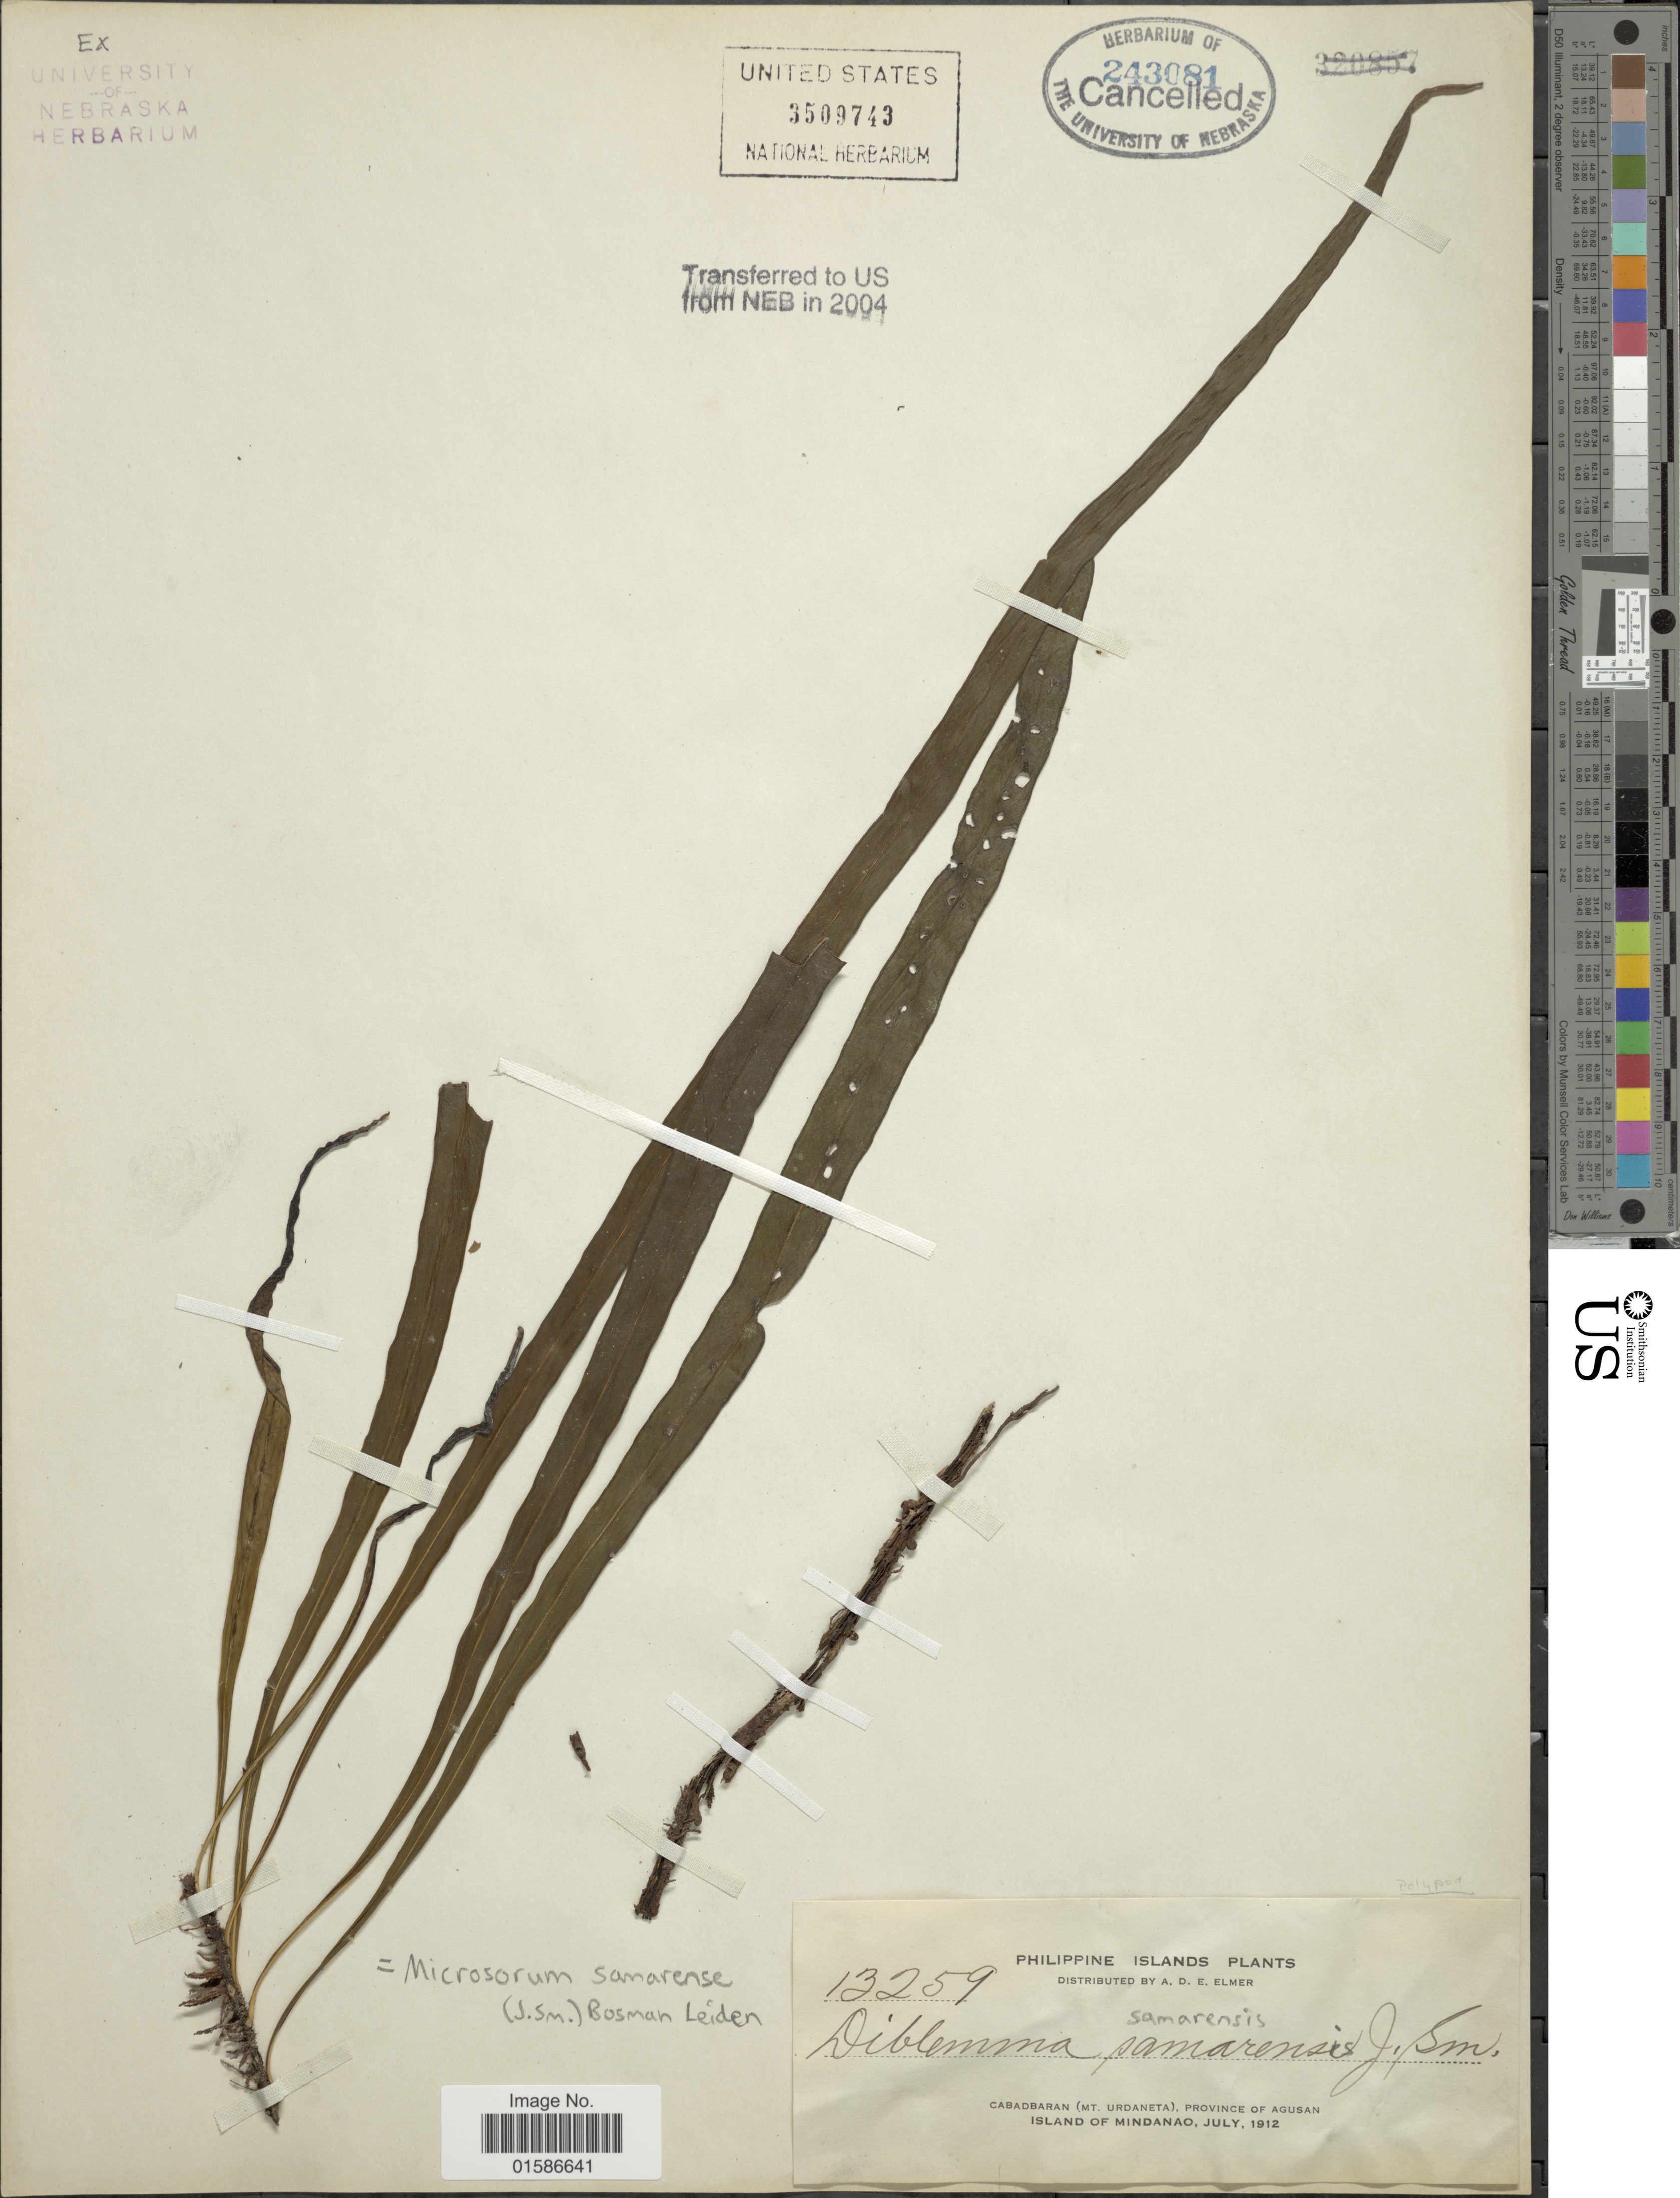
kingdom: Plantae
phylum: Tracheophyta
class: Polypodiopsida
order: Polypodiales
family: Polypodiaceae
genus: Microsorum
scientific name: Microsorum samarense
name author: (J. Sm.) Bosman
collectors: A. D. E. Elmer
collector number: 13259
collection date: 1912-07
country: Philippines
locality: Philippine Islands, Cabadbaran (Mt. Urdaneta), province of Agusan, Island of Mindanao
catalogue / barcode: US 3509743